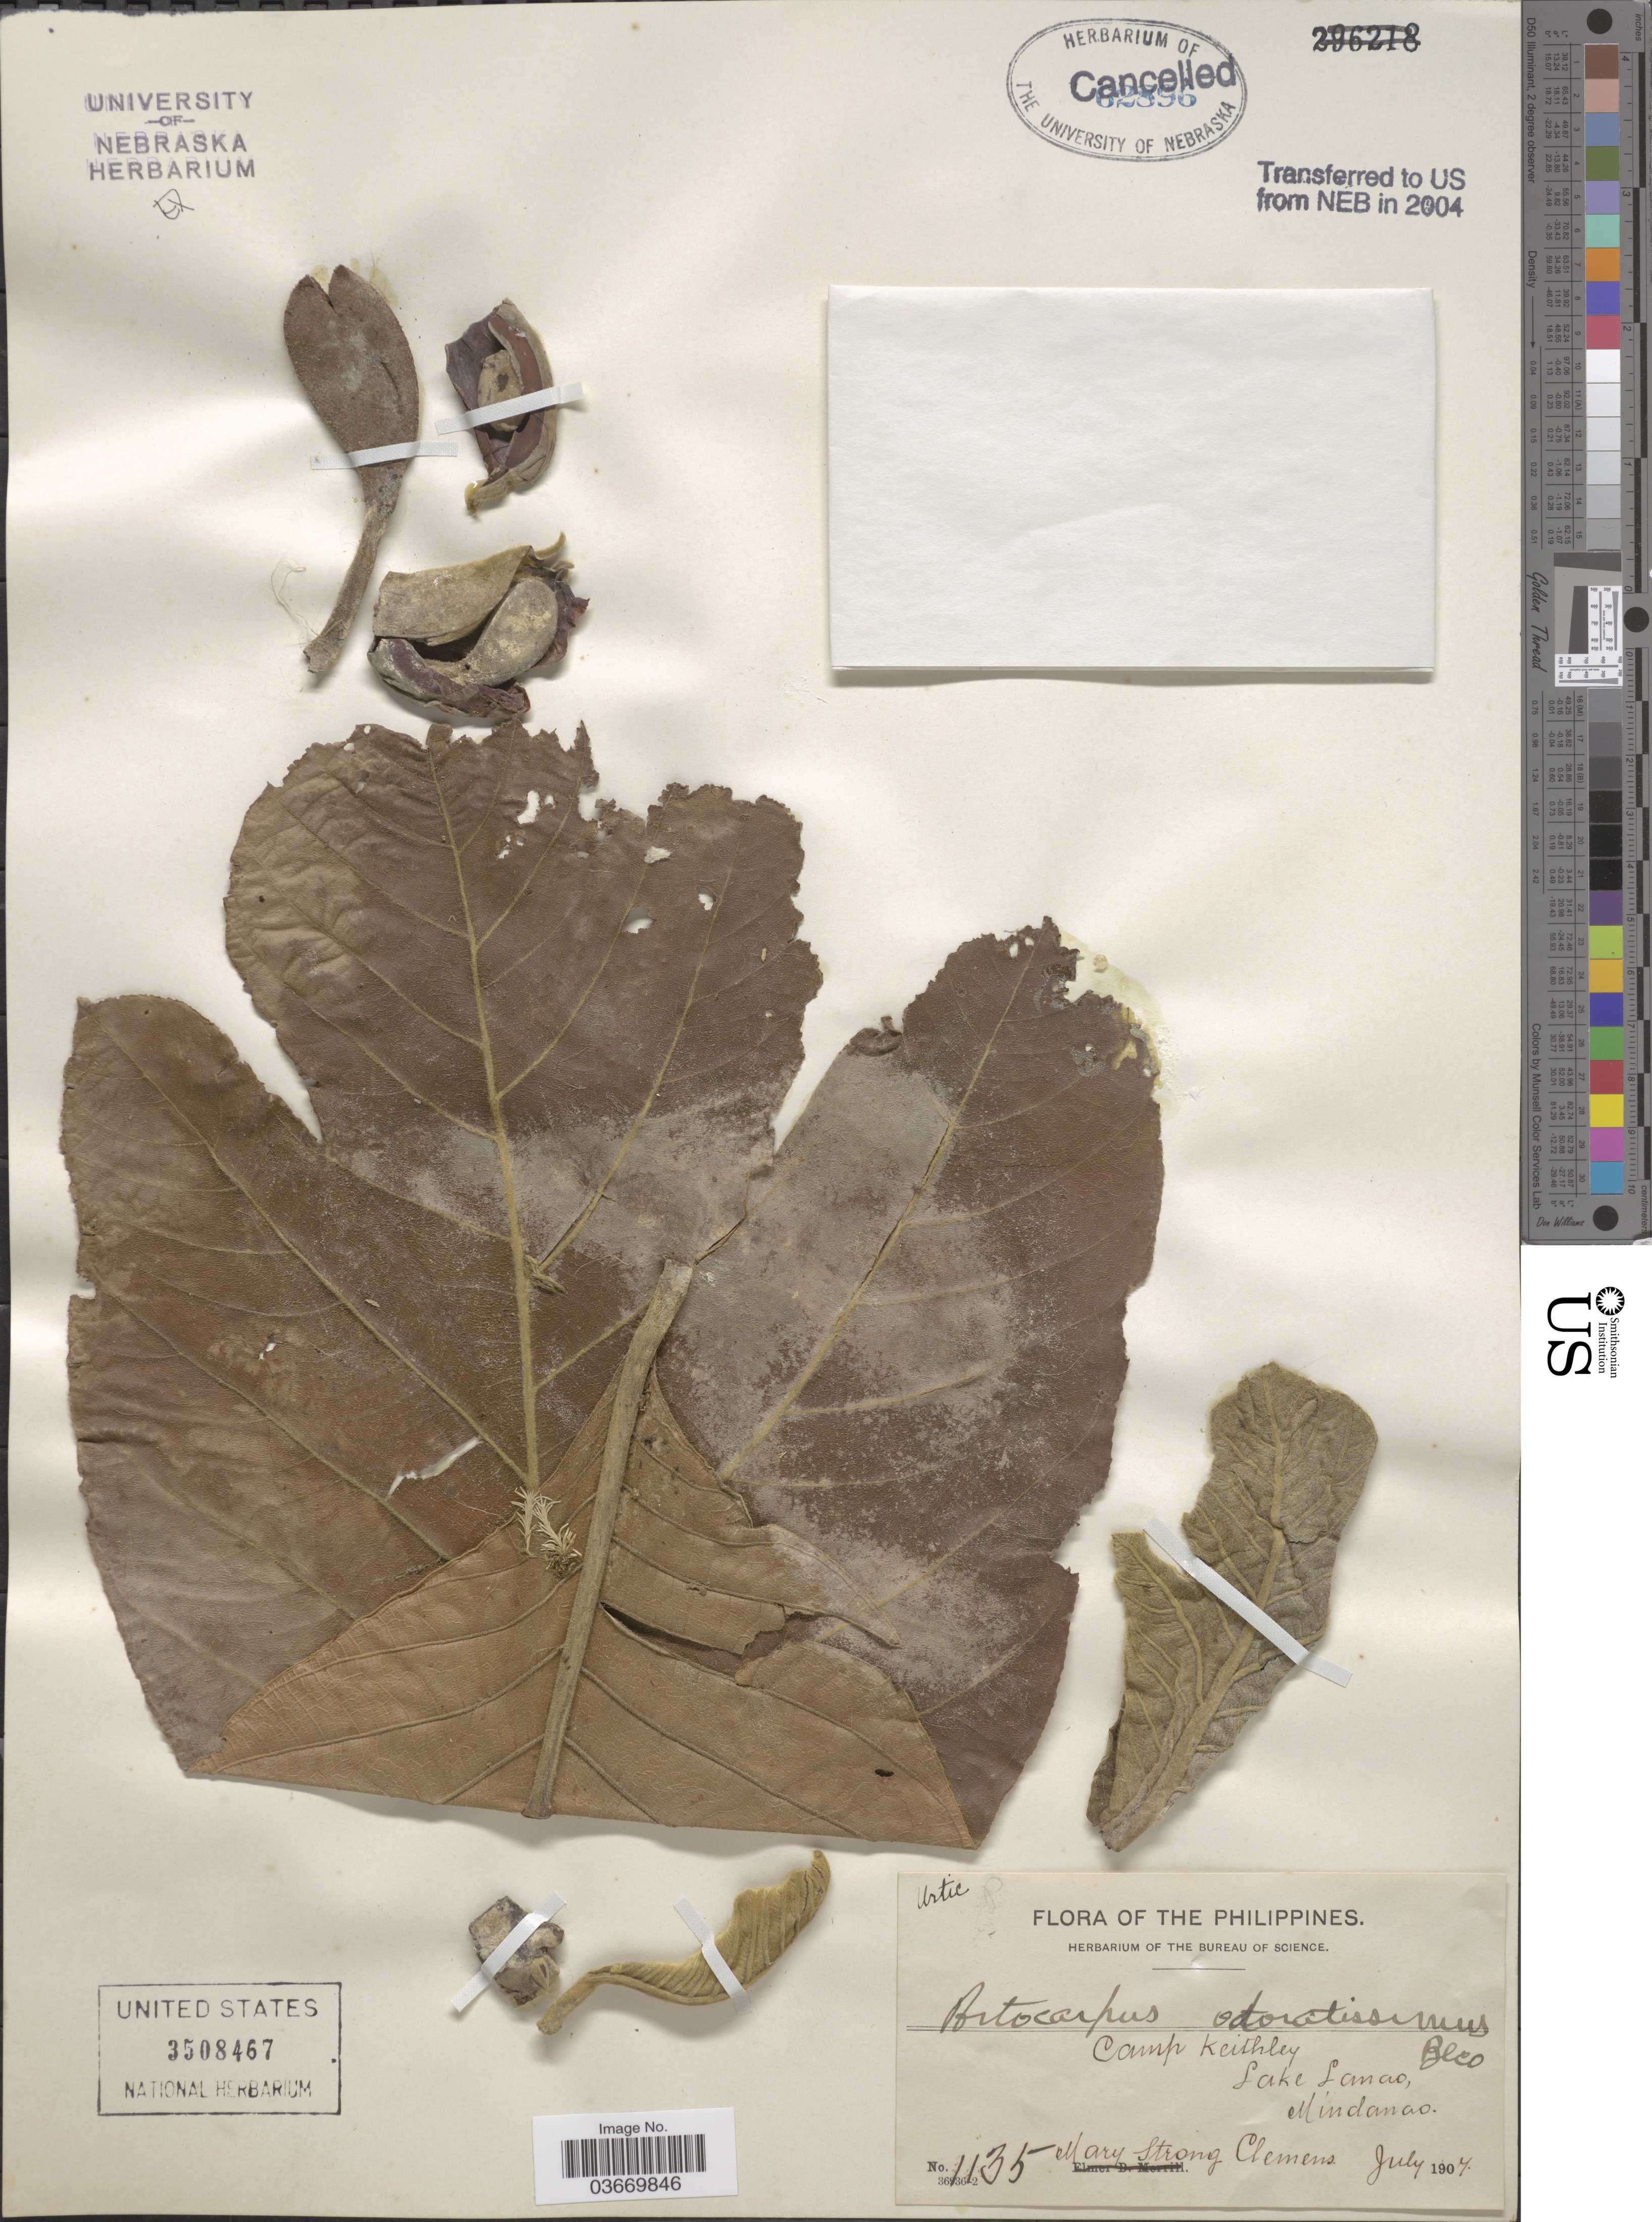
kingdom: Plantae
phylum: Tracheophyta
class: Magnoliopsida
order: Rosales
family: Moraceae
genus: Artocarpus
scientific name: Artocarpus odoratissimus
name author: Blanco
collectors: M. S. Clemens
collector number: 1135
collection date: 1907-07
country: Philippines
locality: Camp Keithley, Lake Lanao, Mindanao.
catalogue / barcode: US 3508467